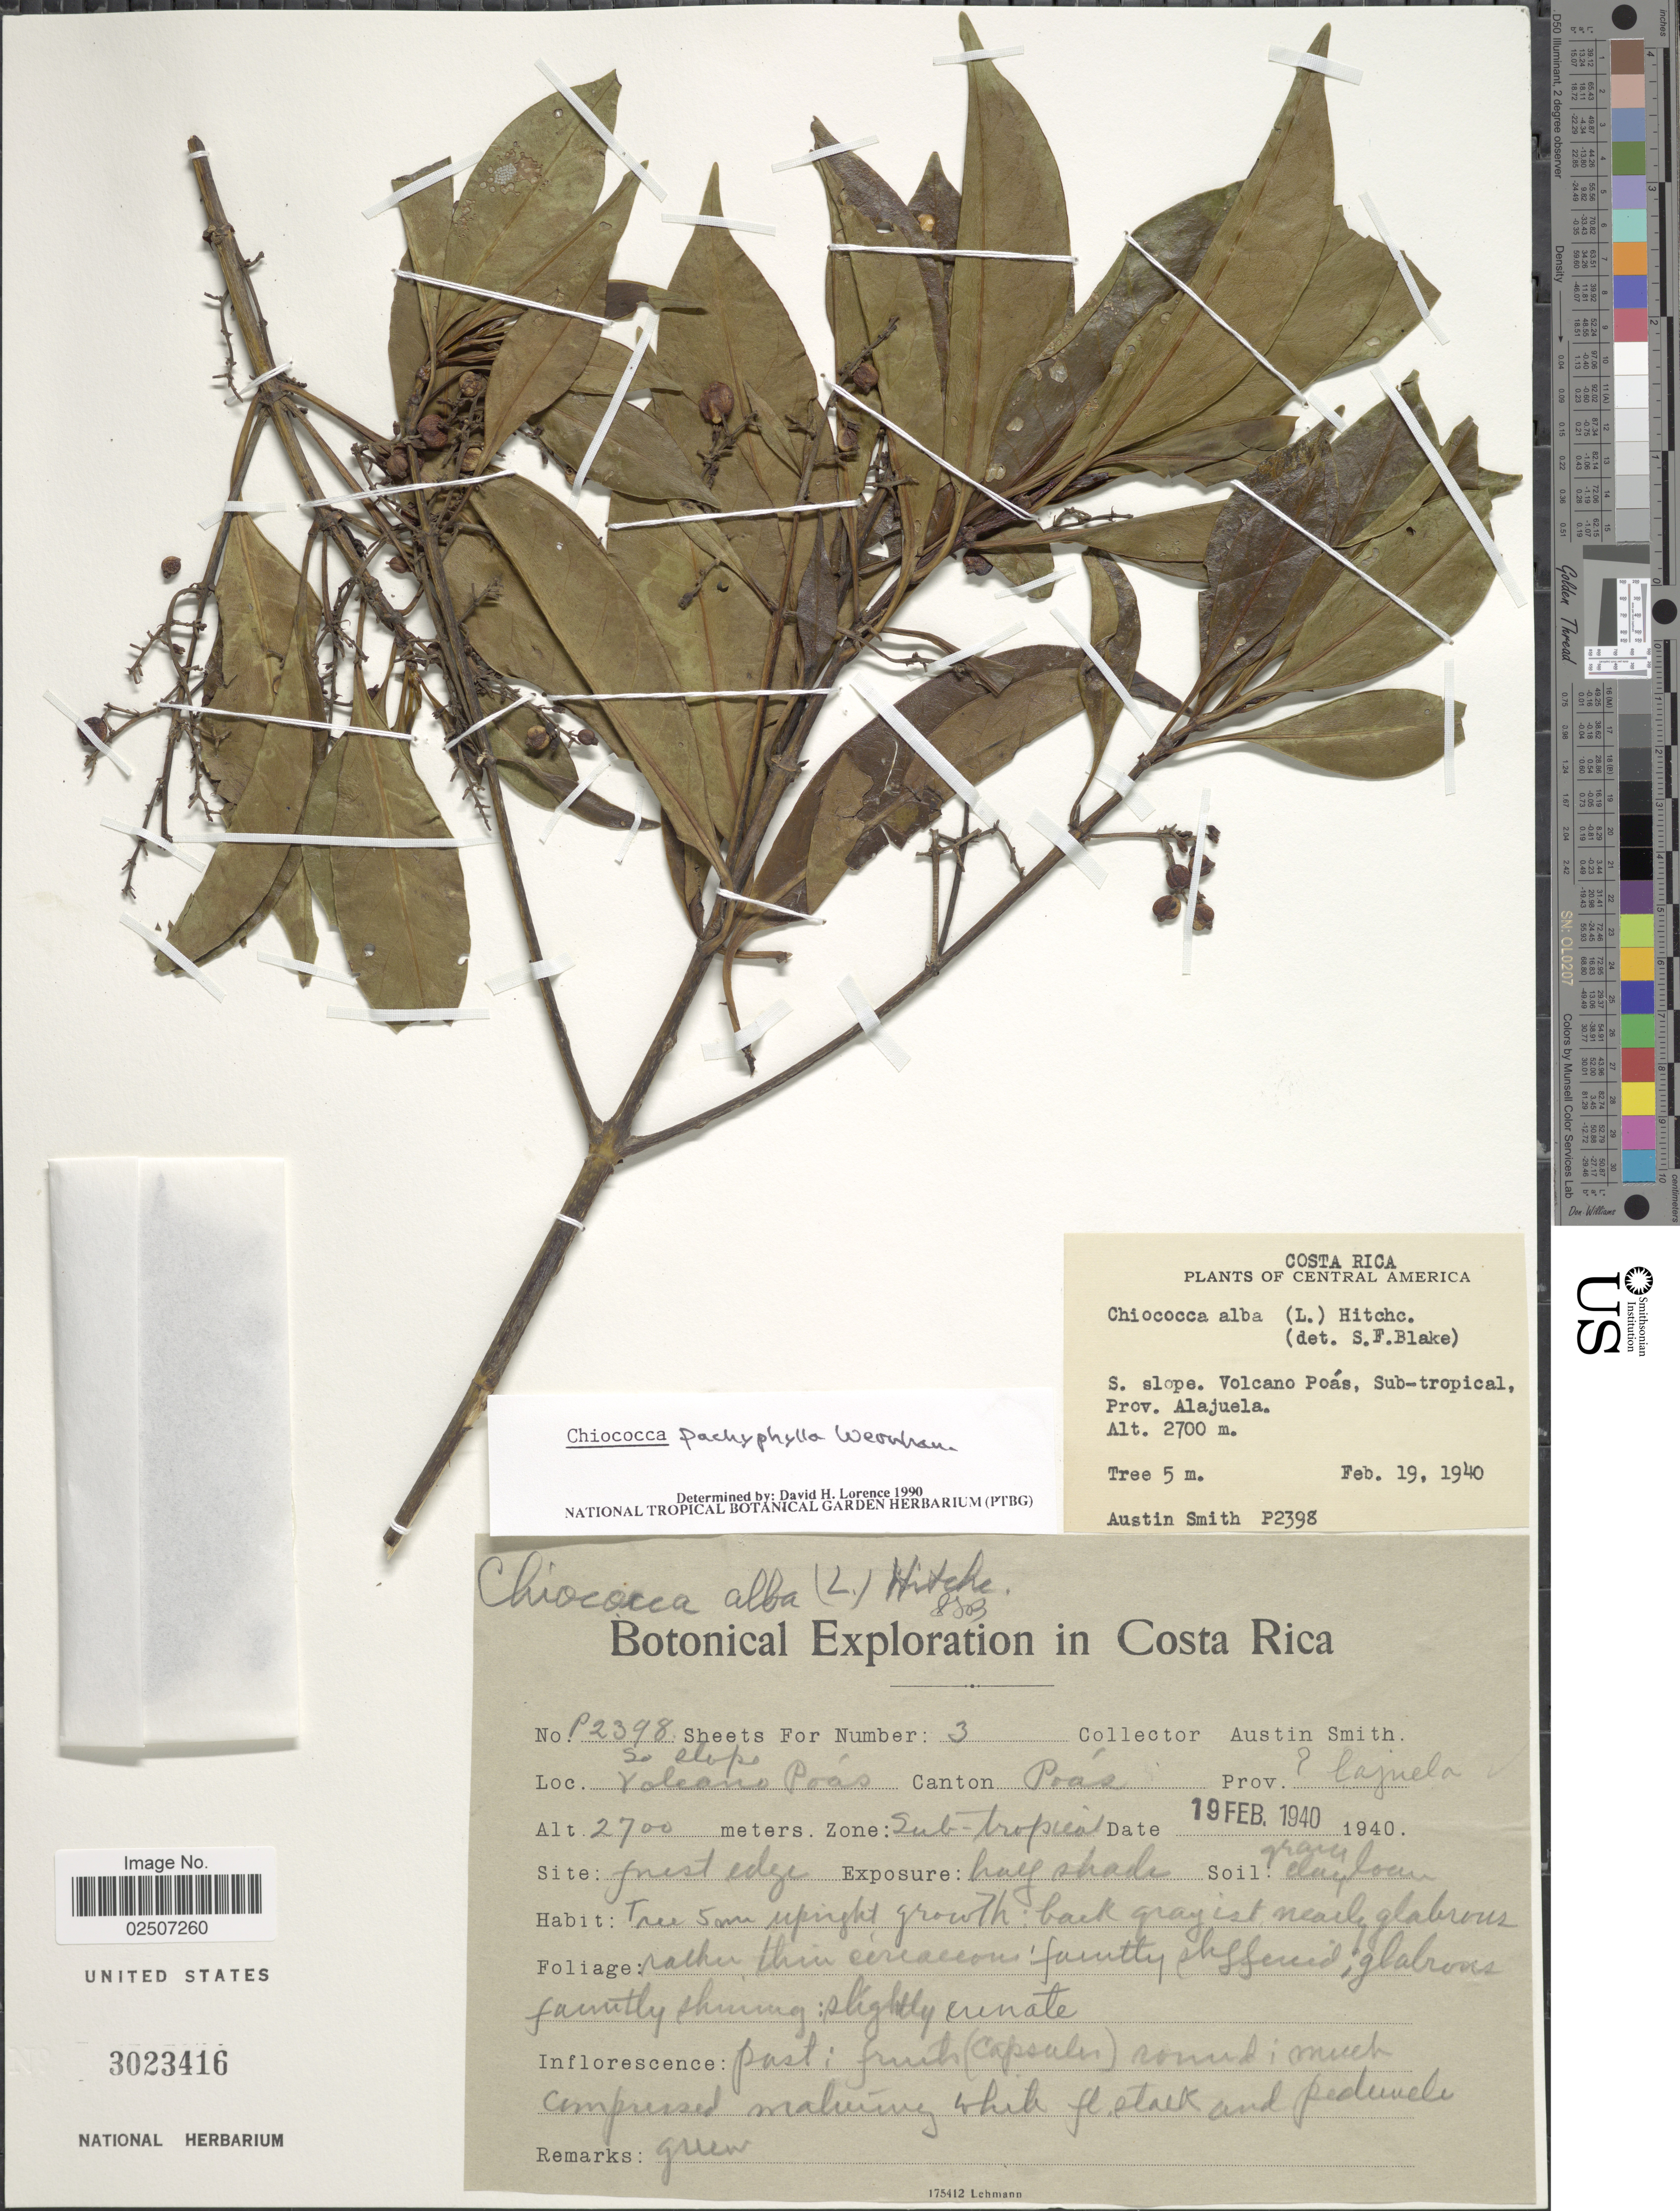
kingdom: Plantae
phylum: Tracheophyta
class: Magnoliopsida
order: Gentianales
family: Rubiaceae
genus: Chiococca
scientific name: Chiococca pachyphylla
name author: Wernham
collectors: Aust P. Smith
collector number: P2398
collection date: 1940-02-19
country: Costa Rica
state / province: Alajuela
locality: S. slope Volcano Poas, Canton Poas, Sub-tropical, Prov. Alajuela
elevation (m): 2700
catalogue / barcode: US 3023416